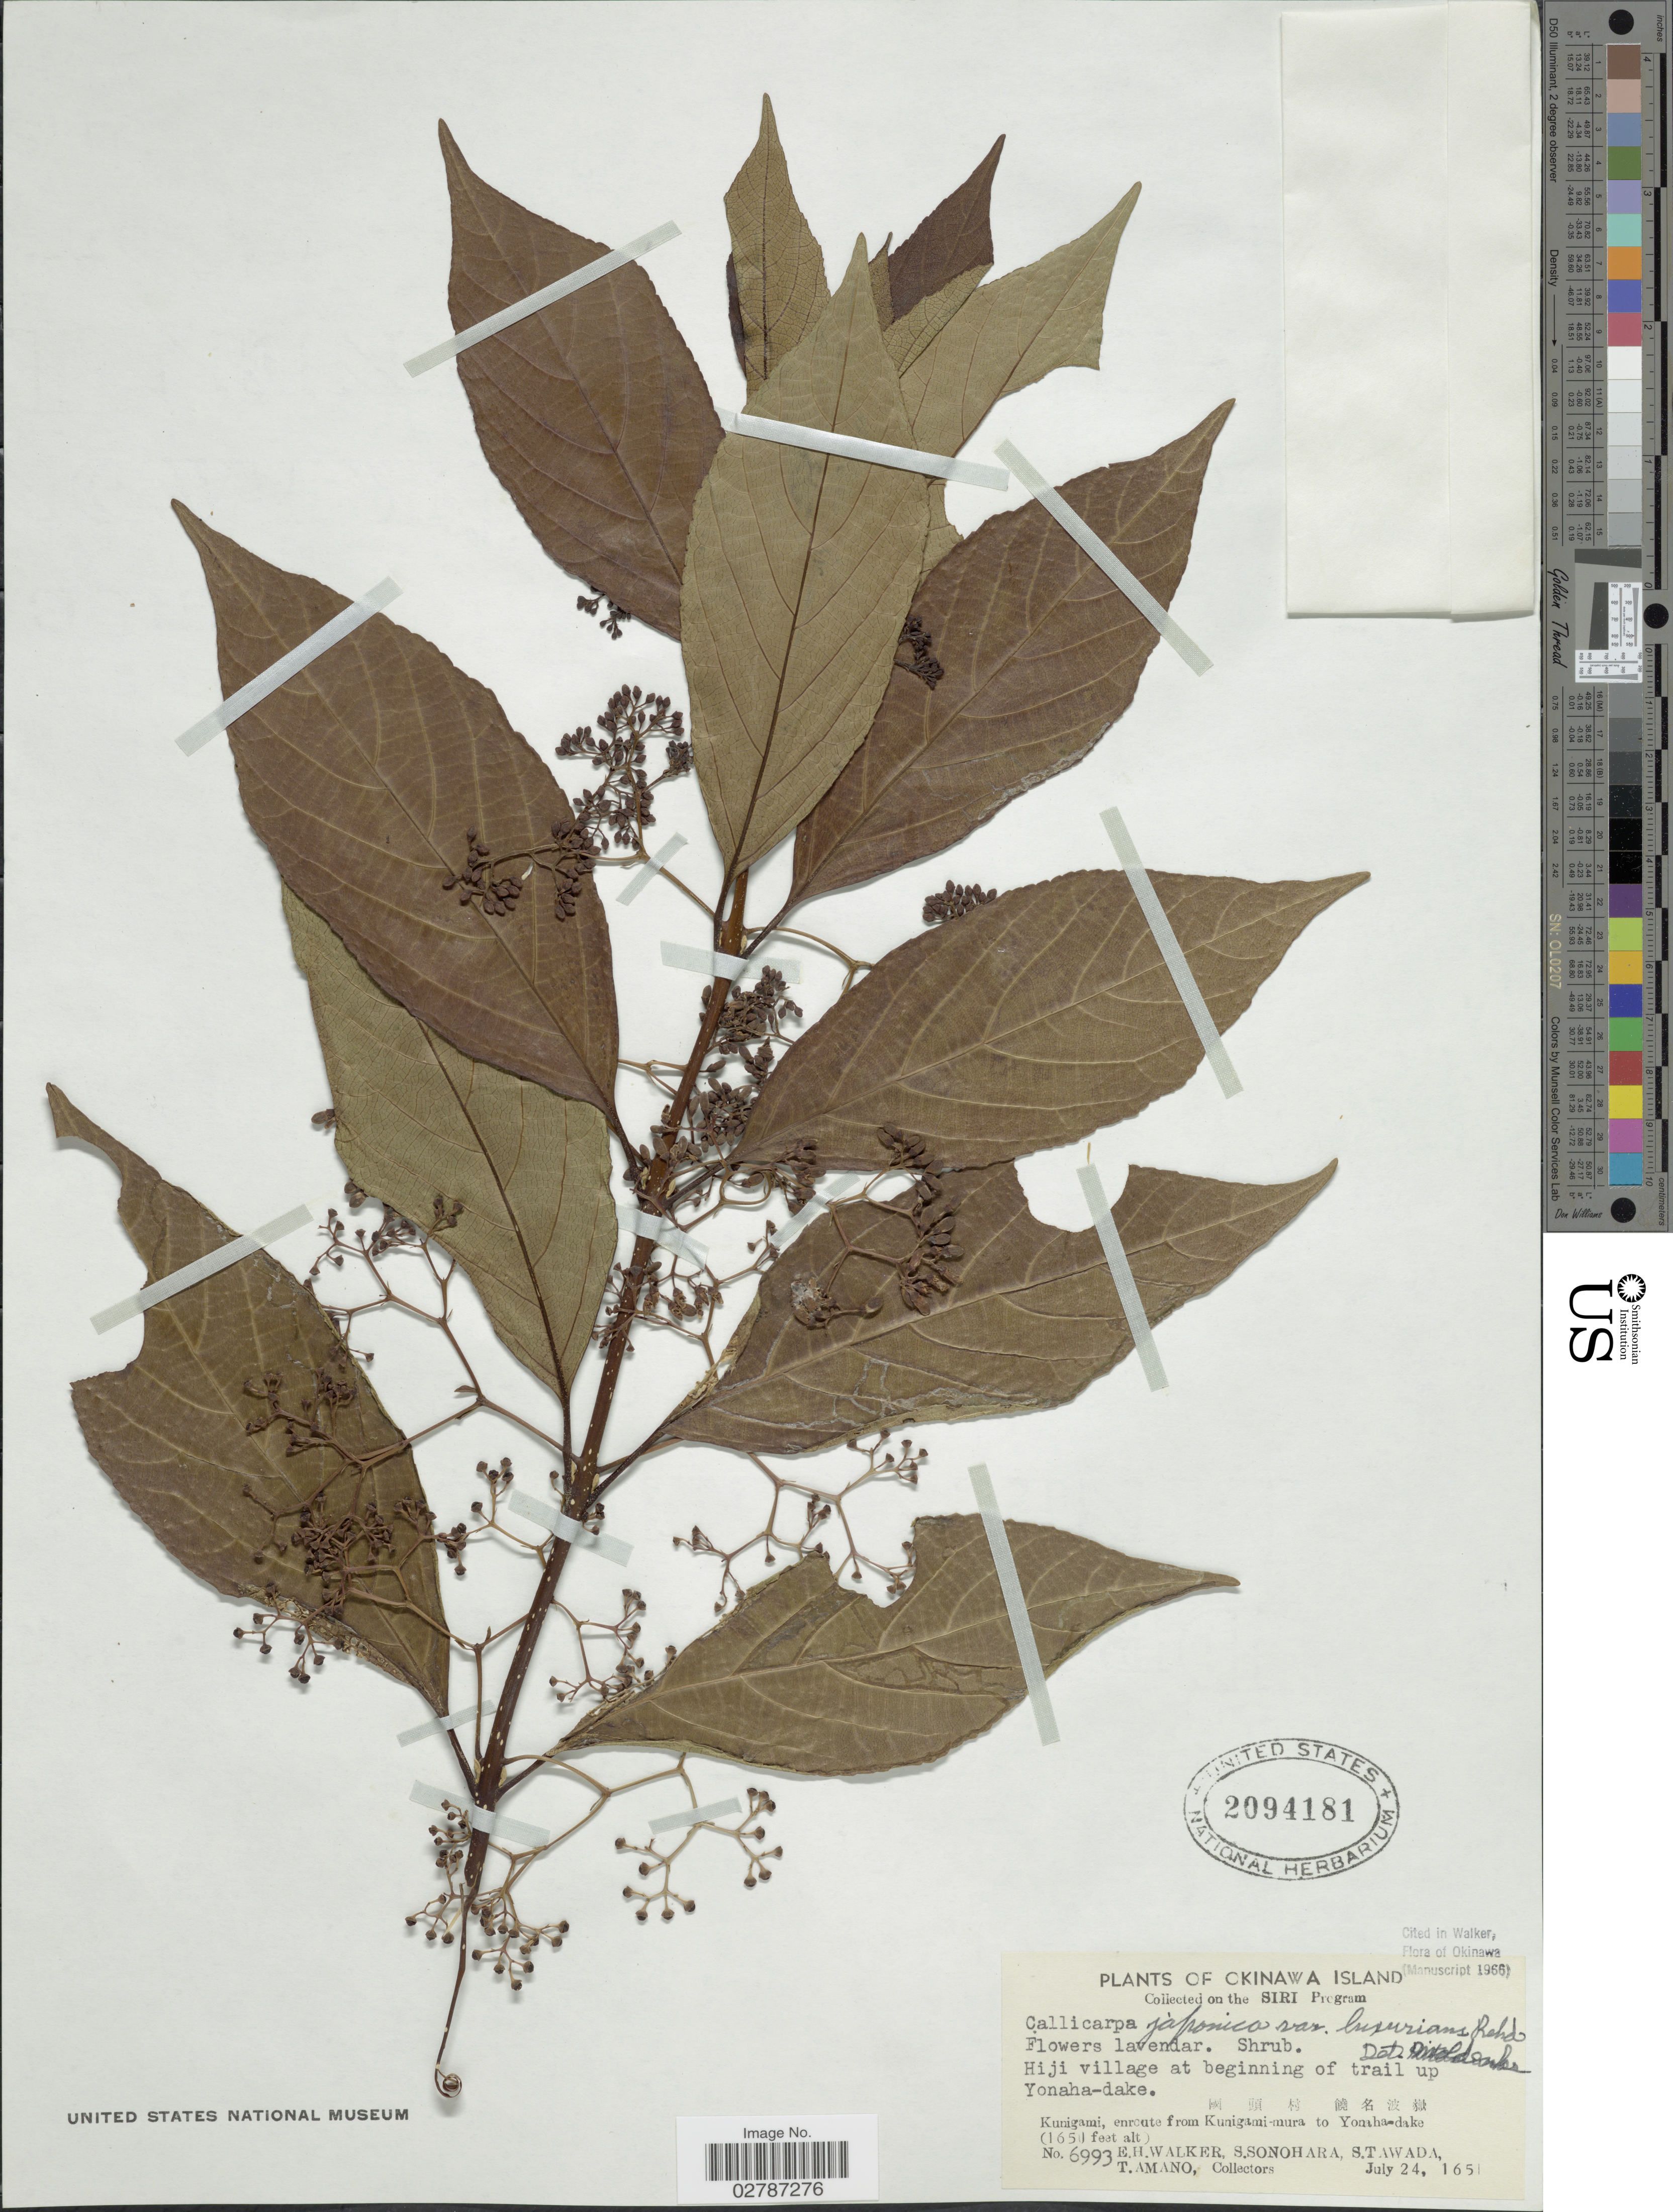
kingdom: Plantae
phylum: Tracheophyta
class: Magnoliopsida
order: Lamiales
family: Lamiaceae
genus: Callicarpa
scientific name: Callicarpa japonica var. luxurians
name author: Rehder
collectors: E. H. Walker, S. Sonohara, S. Tawada & T. Amano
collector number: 6993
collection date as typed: July 24, 1651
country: Japan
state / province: Okinawa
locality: Okinawa Island. Hiji village at beginning of trail up Yonaha-dake. Kunigami, enroute from Kunigami-mura to Yonaha-dake.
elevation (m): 503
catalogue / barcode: US 2094181